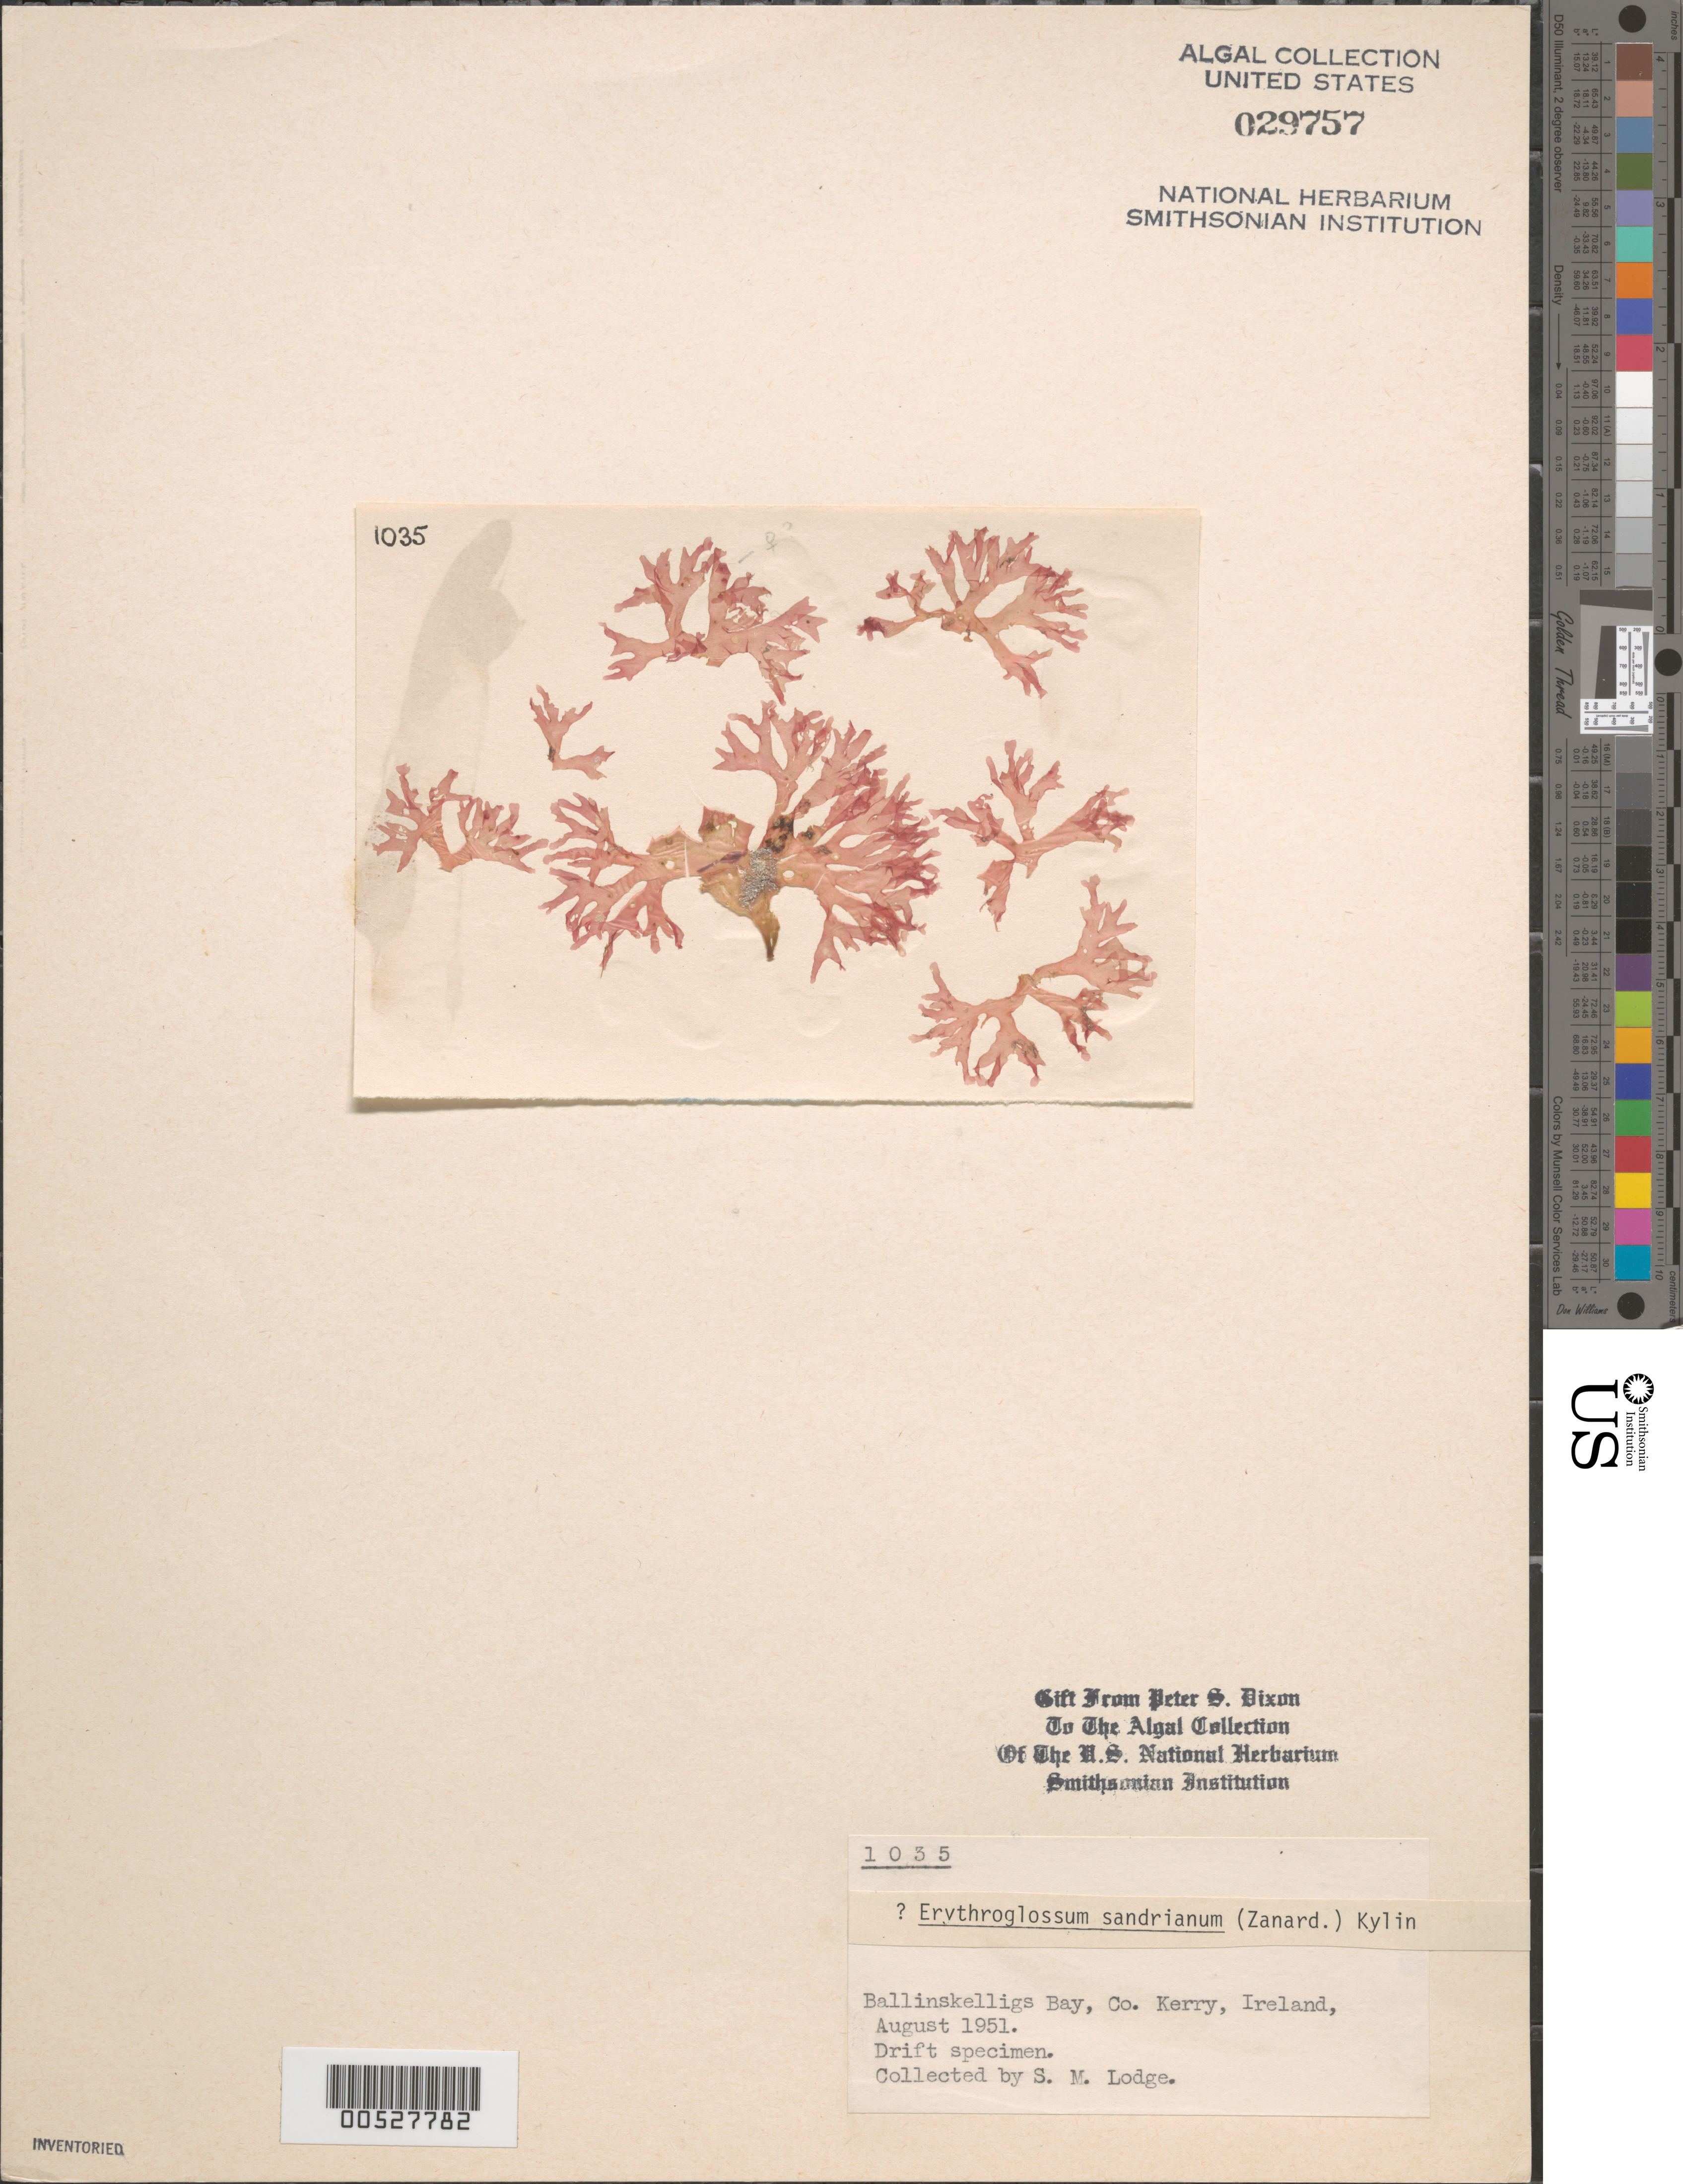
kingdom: Plantae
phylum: Rhodophyta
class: Florideophyceae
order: Ceramiales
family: Delesseriaceae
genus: Erythroglossum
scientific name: Erythroglossum sandrianum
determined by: Dixon, P. S.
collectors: S. Lodge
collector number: PSD 1035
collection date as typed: Aug 1951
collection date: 1951-08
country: Ireland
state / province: Munster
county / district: Kerry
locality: Ballinskelligs Bay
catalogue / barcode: US 29757